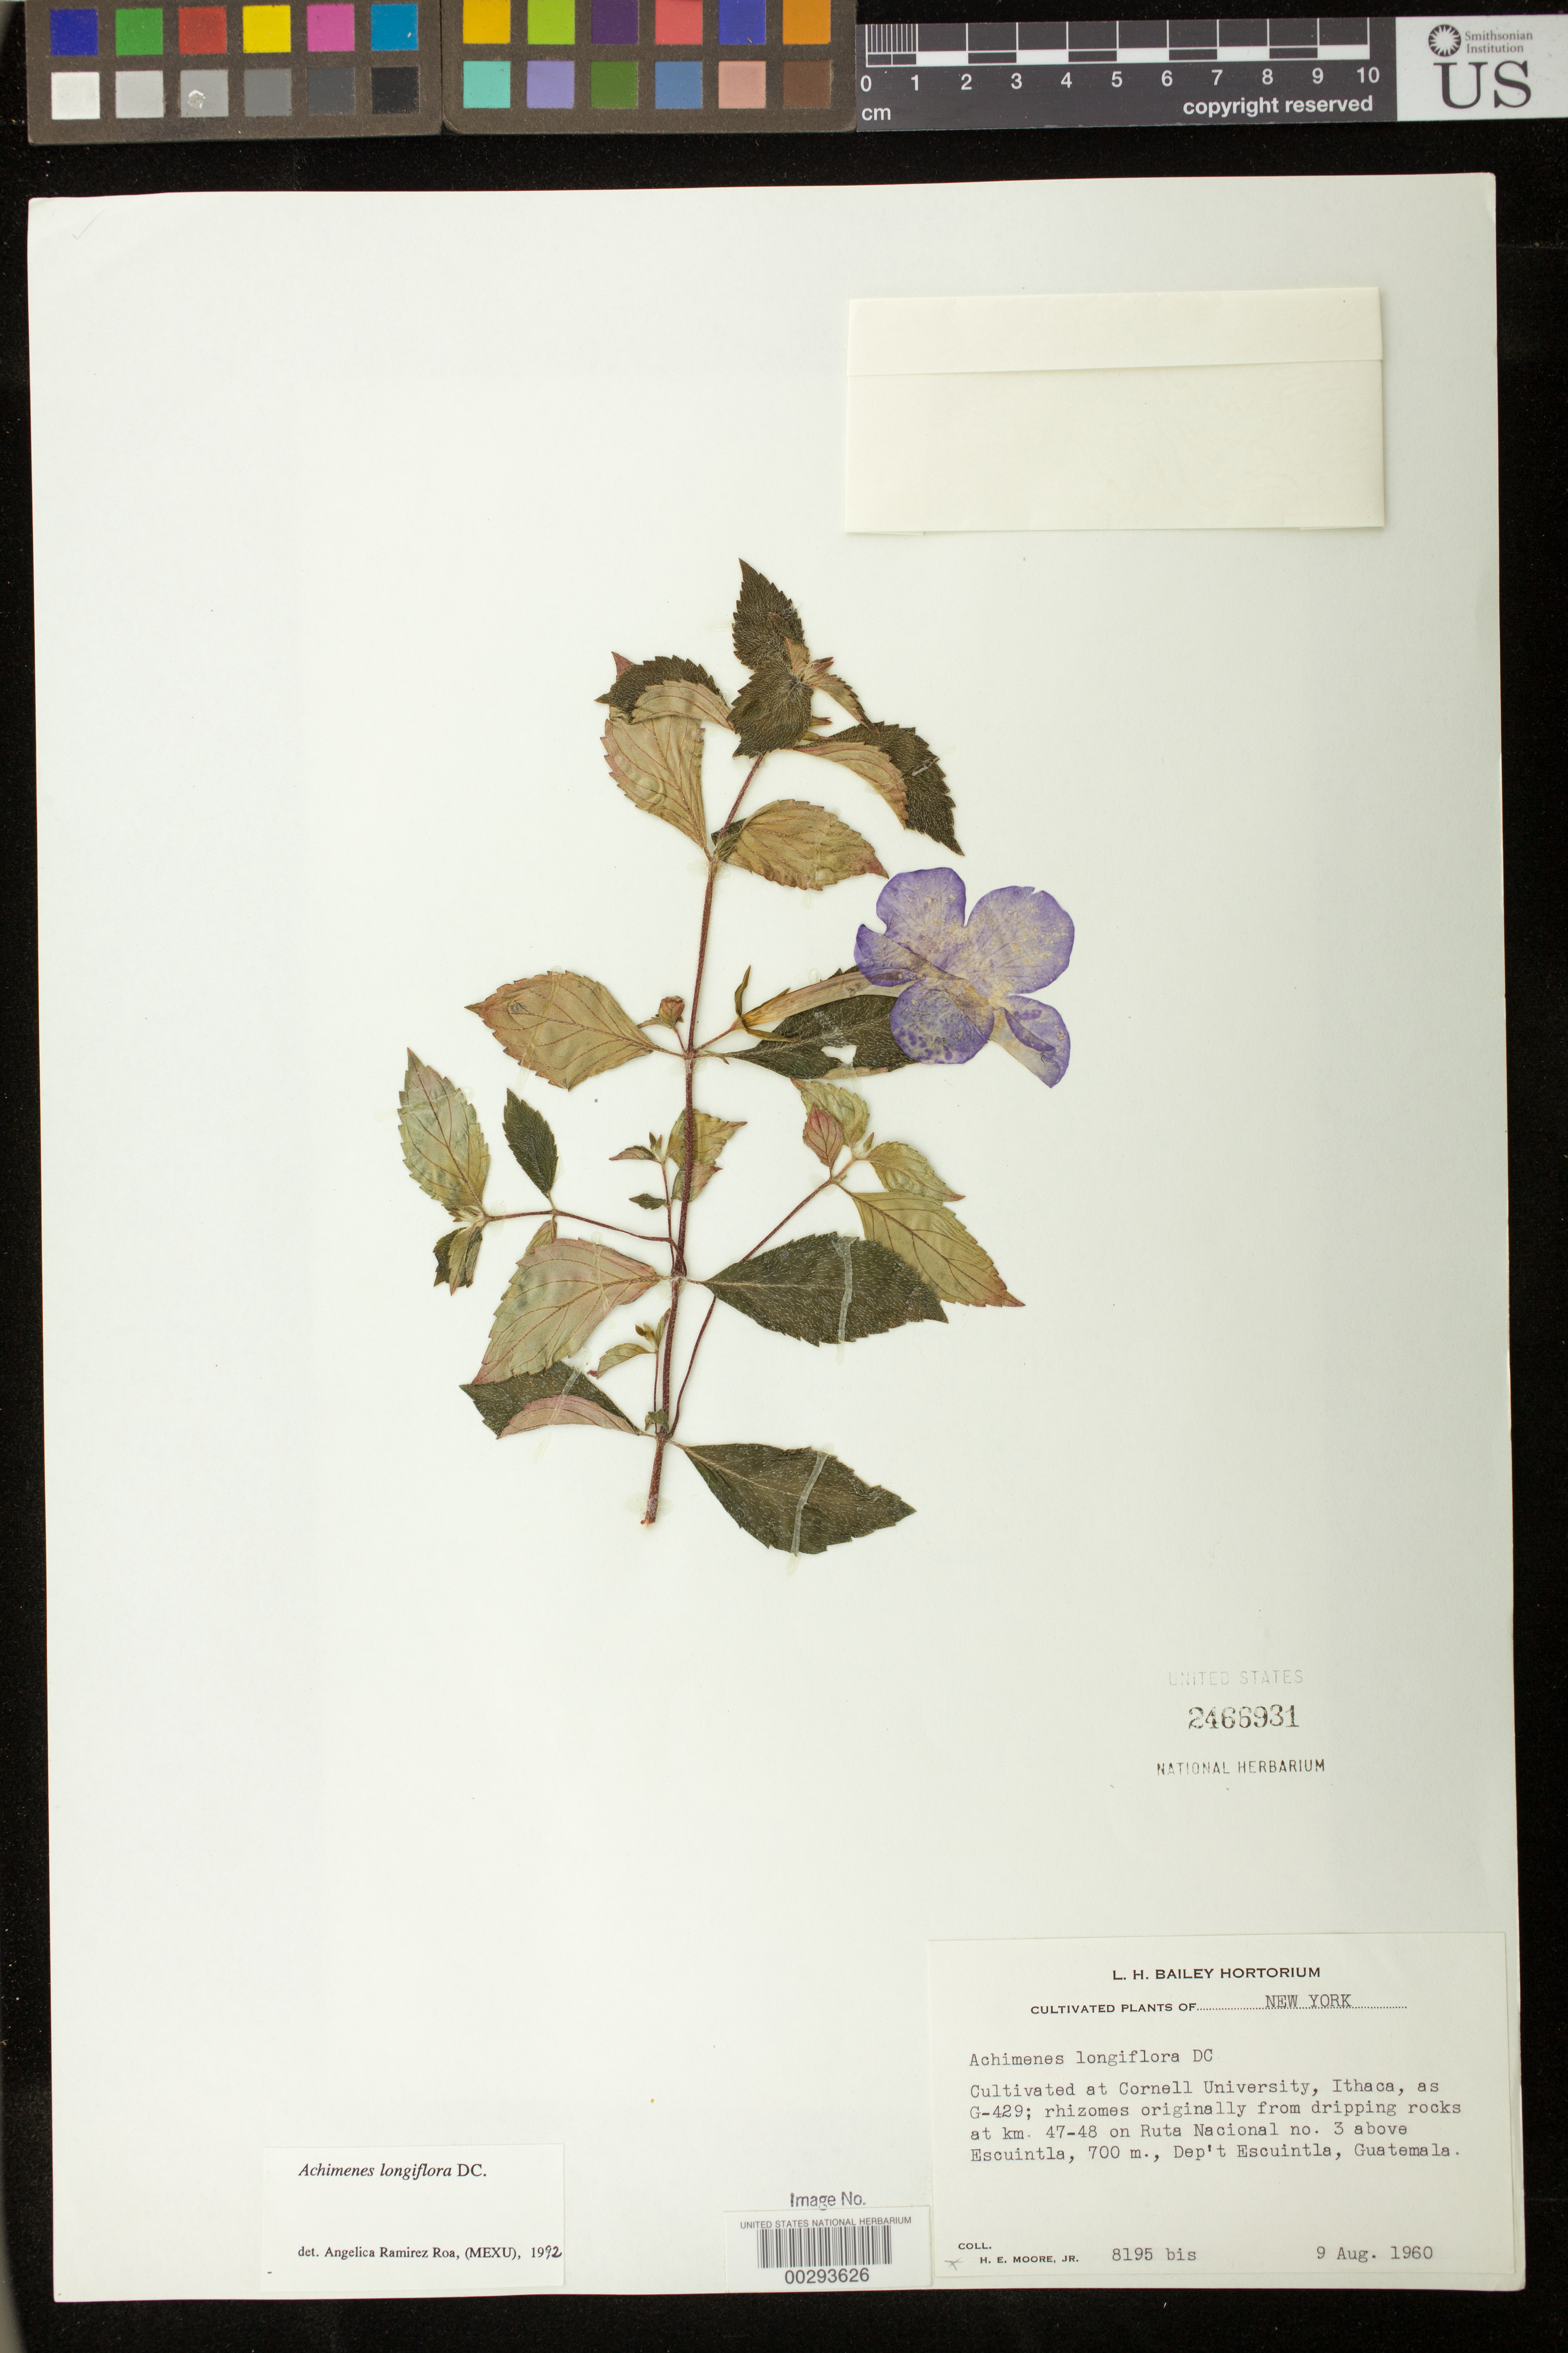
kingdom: Plantae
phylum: Tracheophyta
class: Magnoliopsida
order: Lamiales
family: Gesneriaceae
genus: Achimenes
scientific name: Achimenes longiflora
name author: DC.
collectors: H. E. Moore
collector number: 8195 bis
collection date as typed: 09 Aug 1960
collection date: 1960-08-09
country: Guatemala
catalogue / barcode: US 2466931